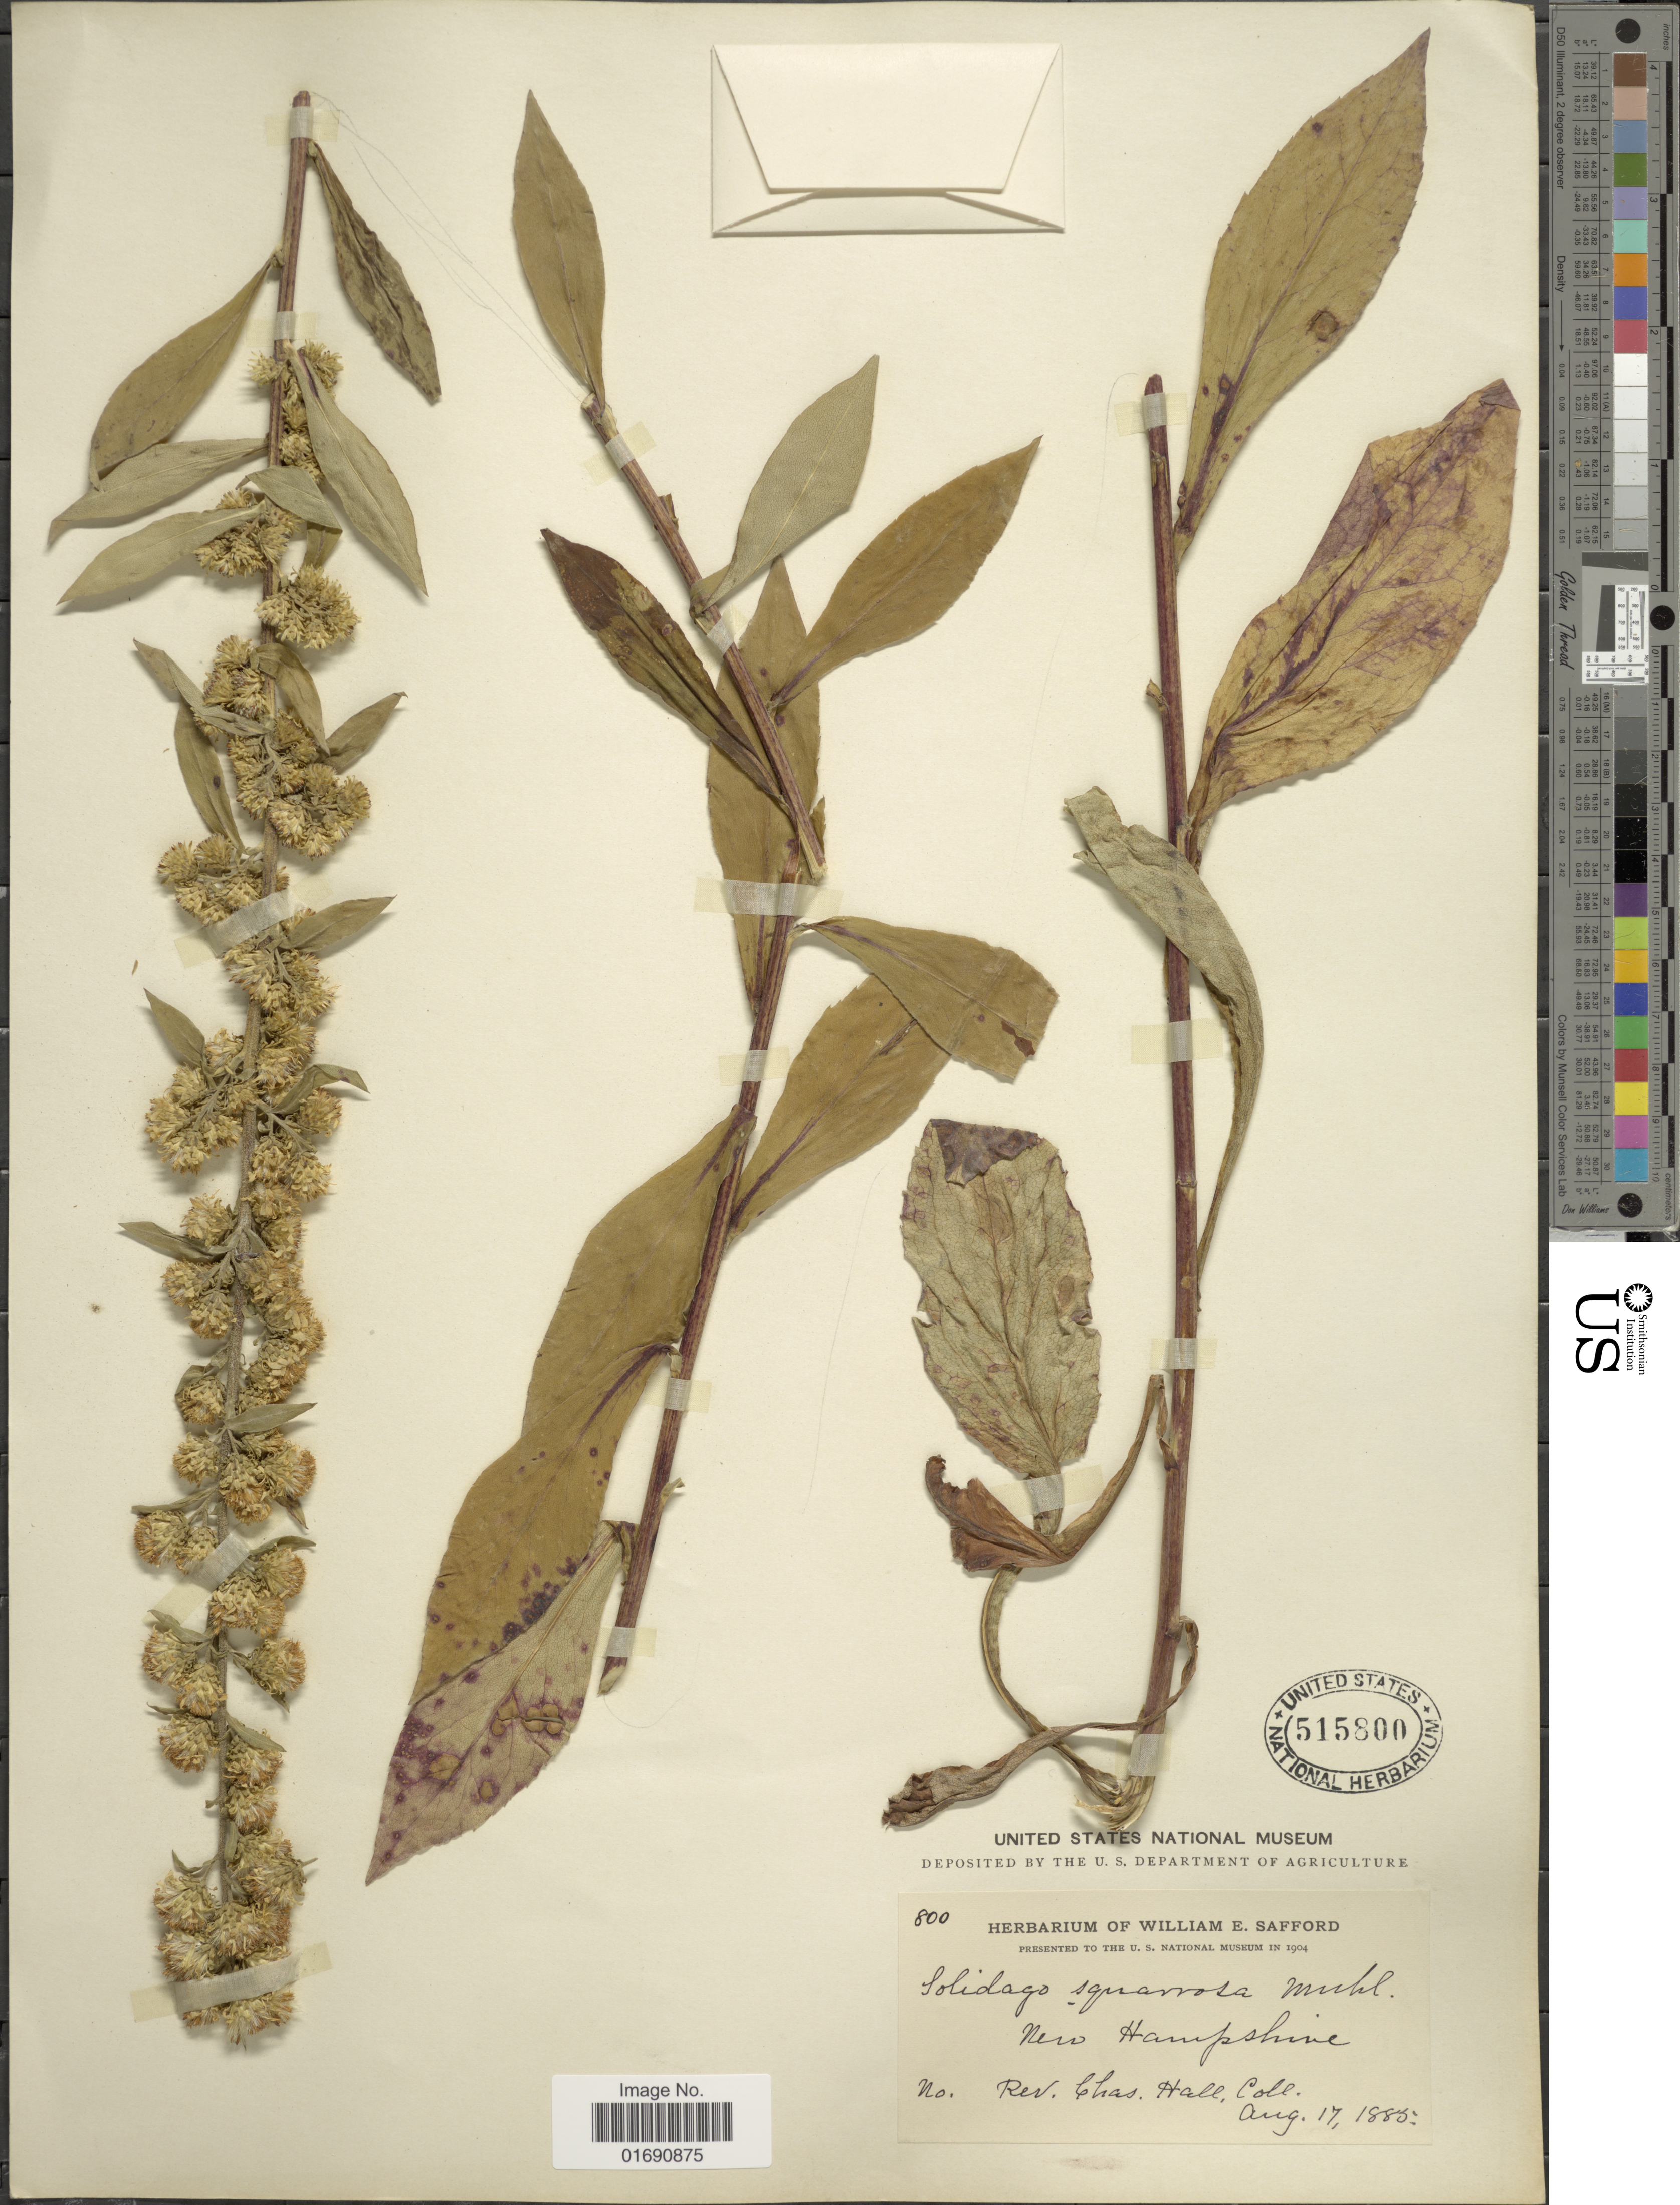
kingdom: Plantae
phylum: Tracheophyta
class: Magnoliopsida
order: Asterales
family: Asteraceae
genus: Solidago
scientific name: Solidago squarrosa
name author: Muhl.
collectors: C. Hall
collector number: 800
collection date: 1885-08-17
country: United States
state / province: New Hampshire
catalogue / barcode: US 515800